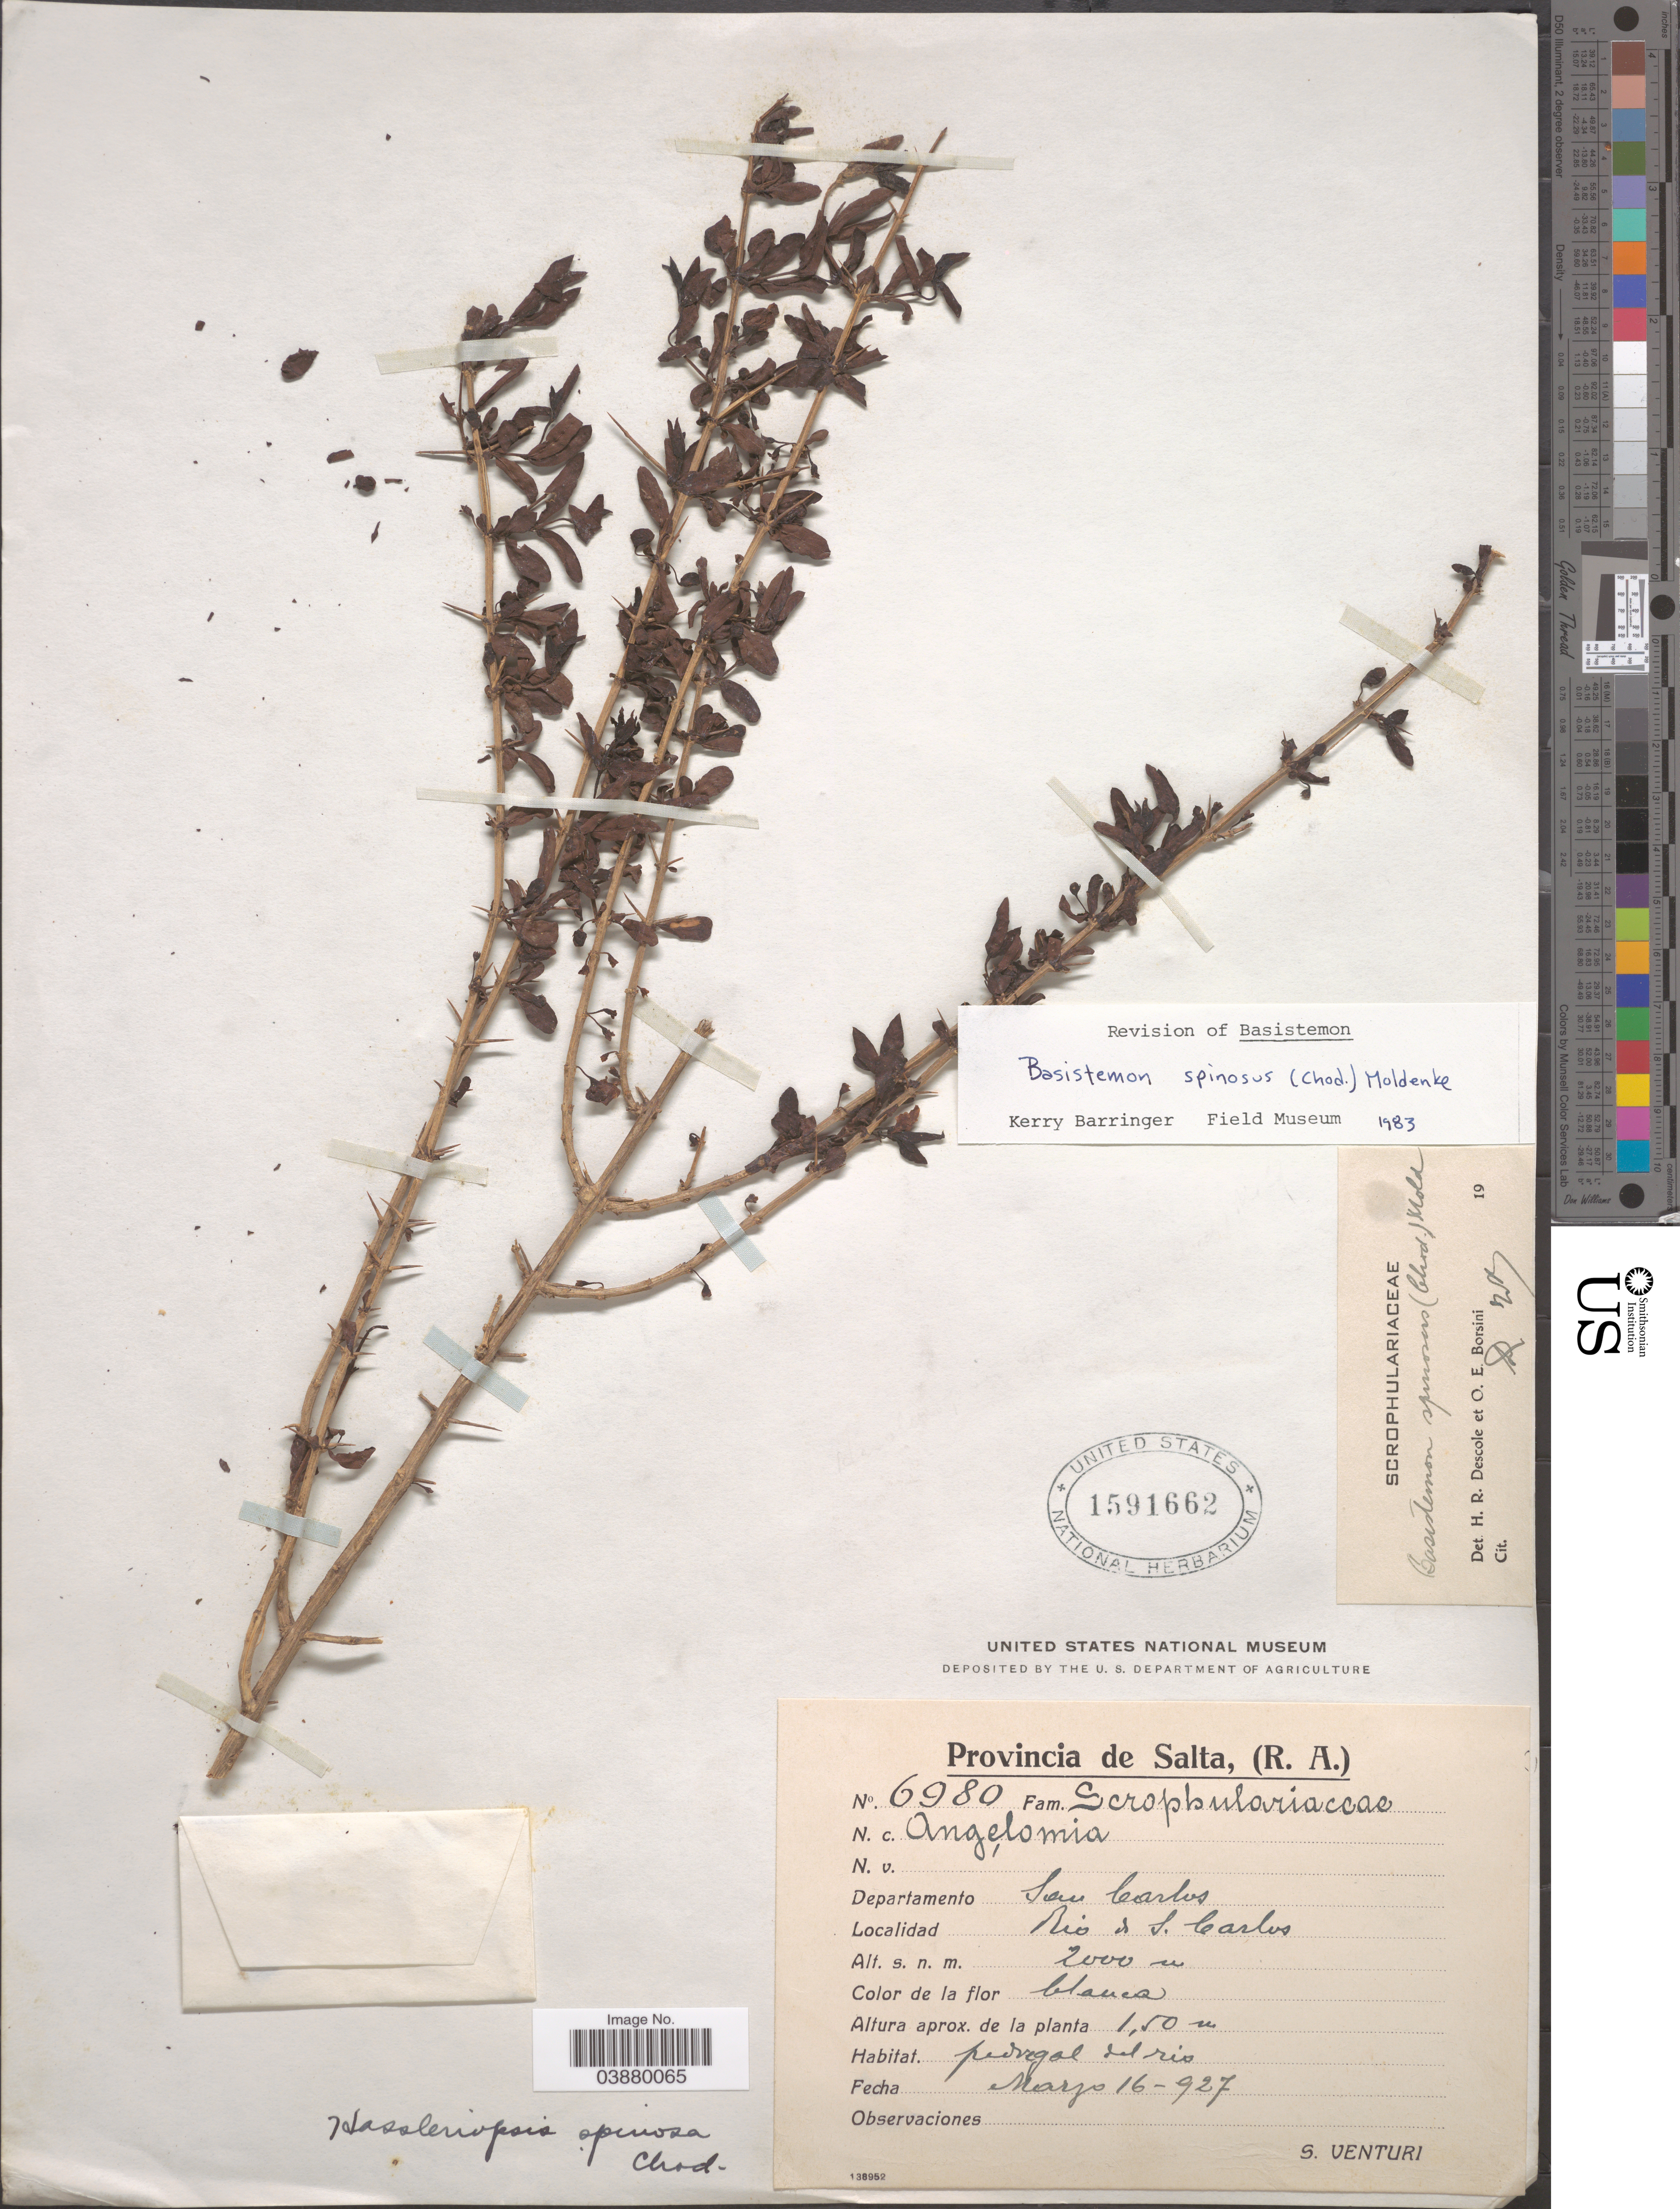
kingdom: Plantae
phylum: Tracheophyta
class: Magnoliopsida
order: Lamiales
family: Plantaginaceae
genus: Basistemon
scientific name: Basistemon spinosus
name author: (Chodat) Moldenke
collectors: S. Venturi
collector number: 6980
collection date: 1927-03-16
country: Argentina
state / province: Salta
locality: Departamento San Carlos. Rio de S. Carlos.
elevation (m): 2000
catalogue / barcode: US 1591662